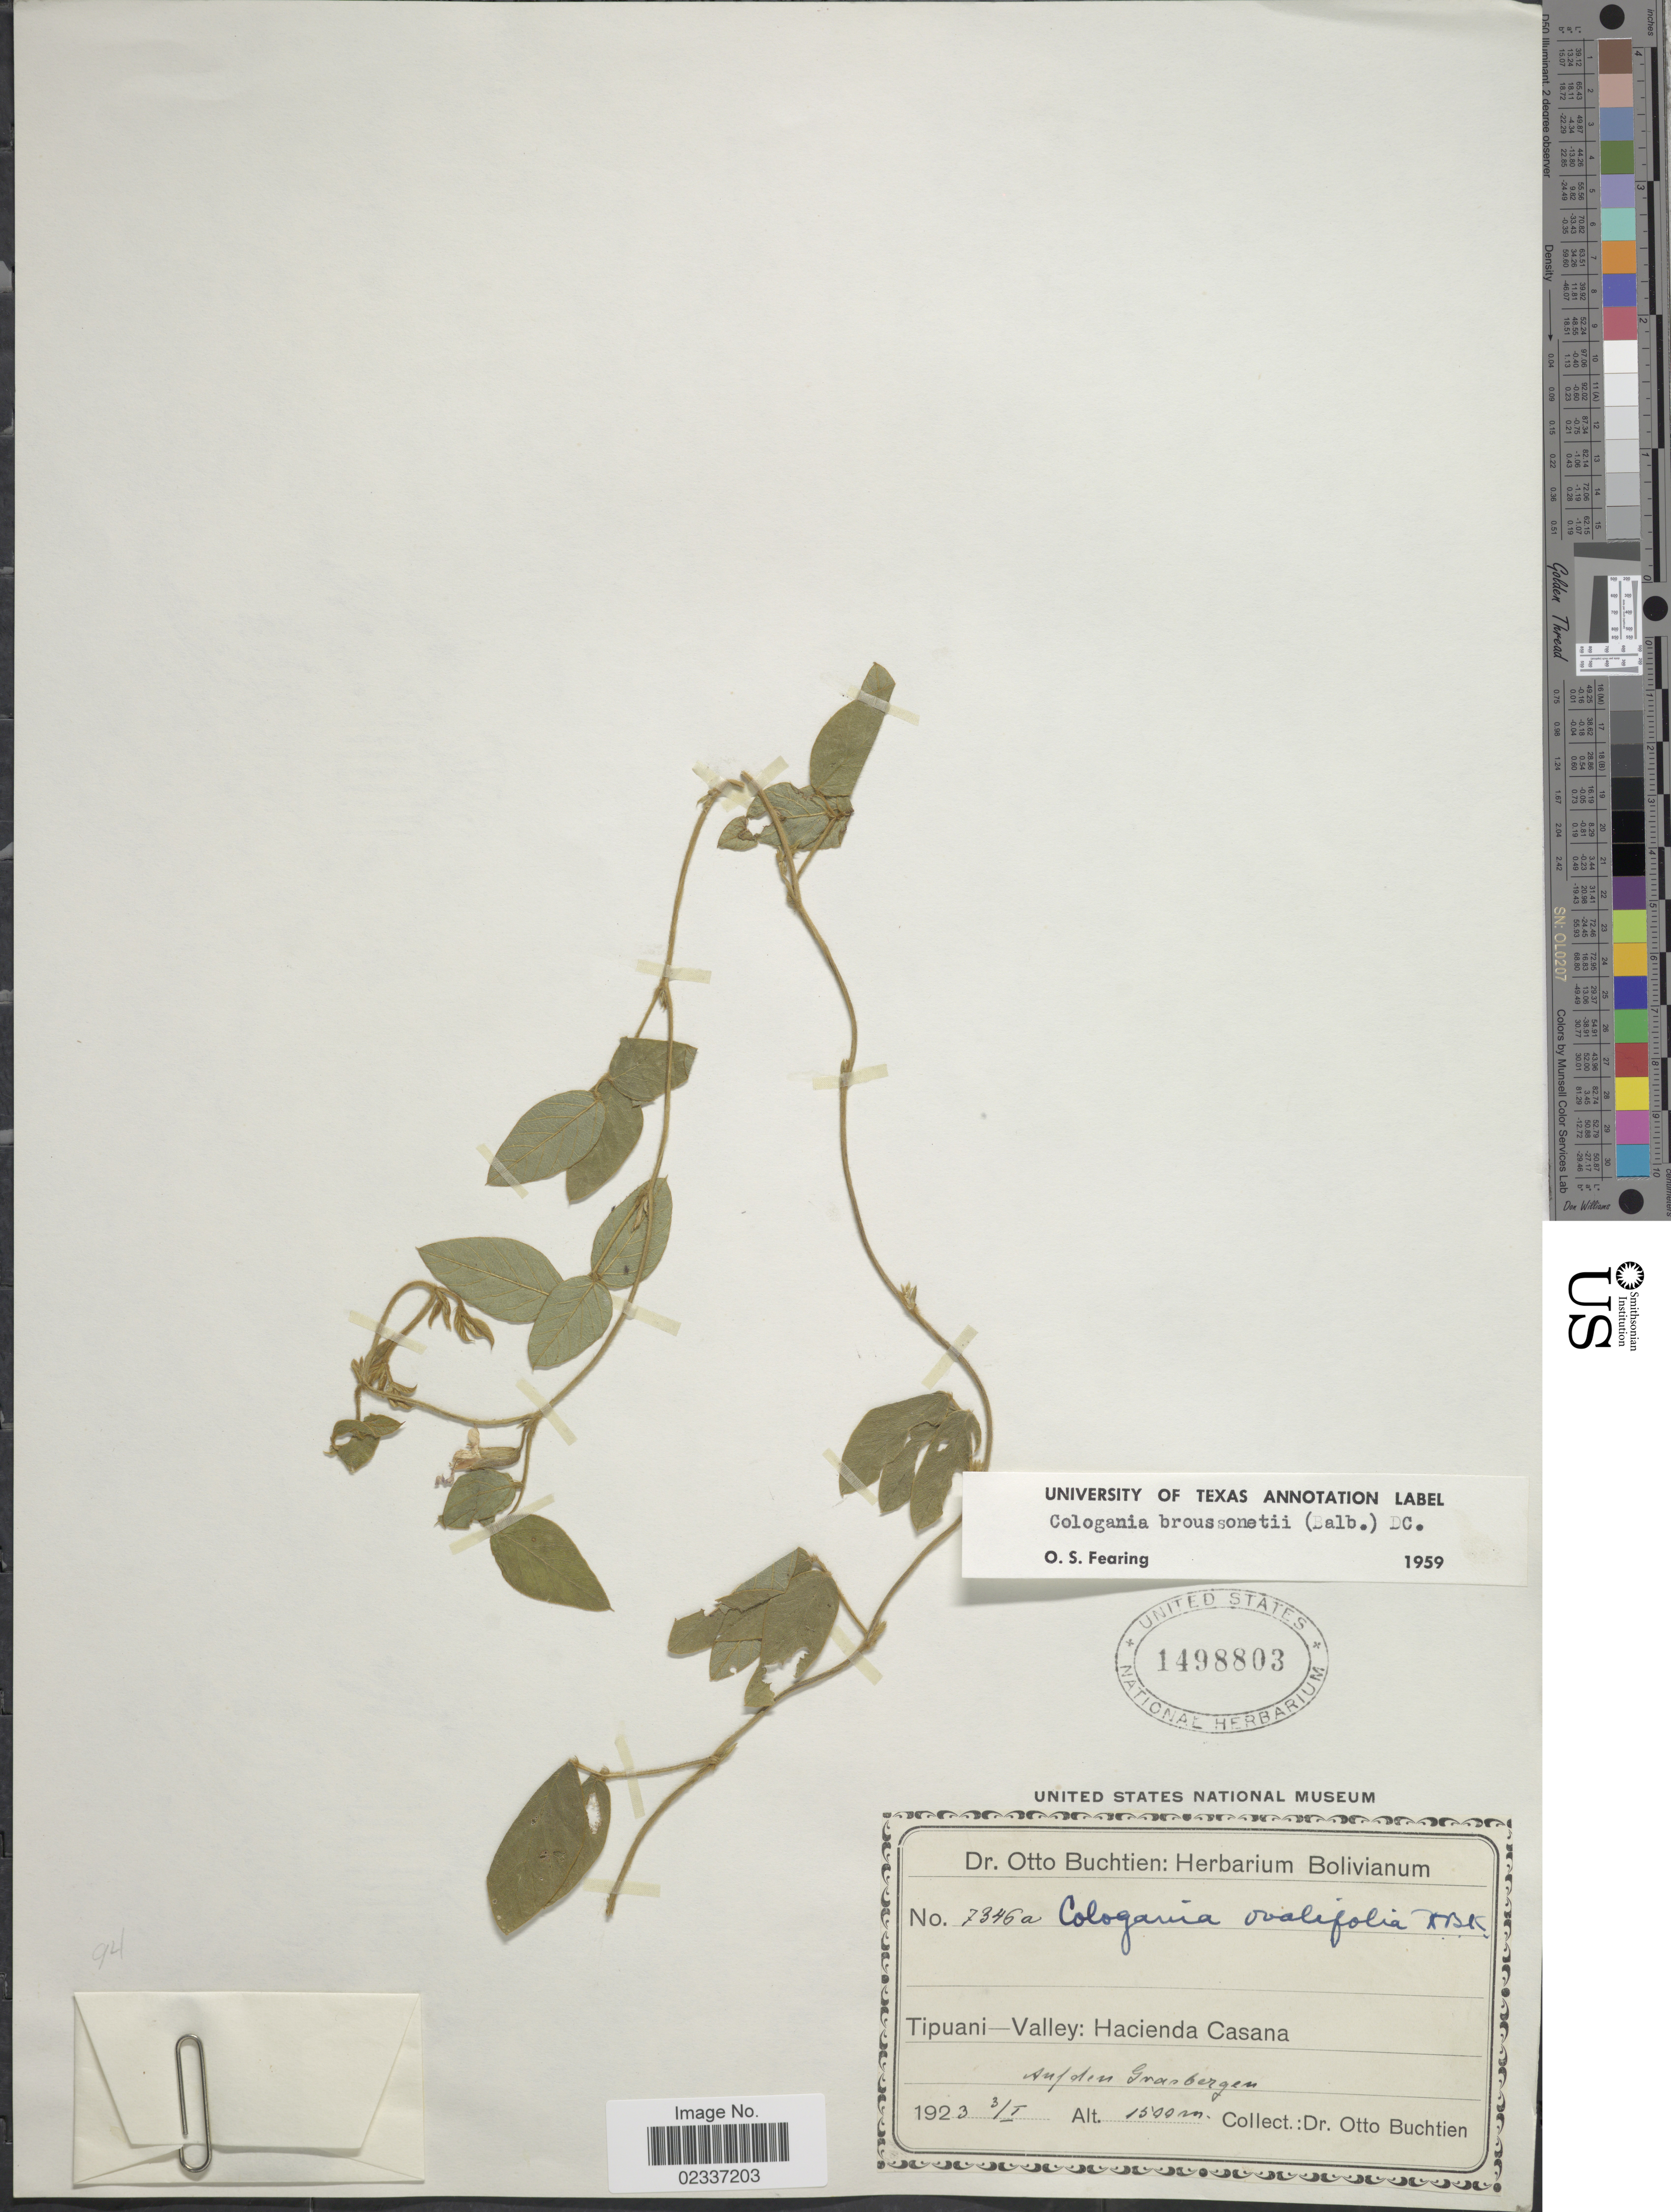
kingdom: Plantae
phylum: Tracheophyta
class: Magnoliopsida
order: Fabales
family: Fabaceae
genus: Cologania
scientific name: Cologania broussonetii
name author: (Balb.) DC.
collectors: O. Buchtien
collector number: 7345a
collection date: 1923-01-03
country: Bolivia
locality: Tipuani-Valley: Hacienda Casana, Auf den Grasbergen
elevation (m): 1500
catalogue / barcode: US 1498803